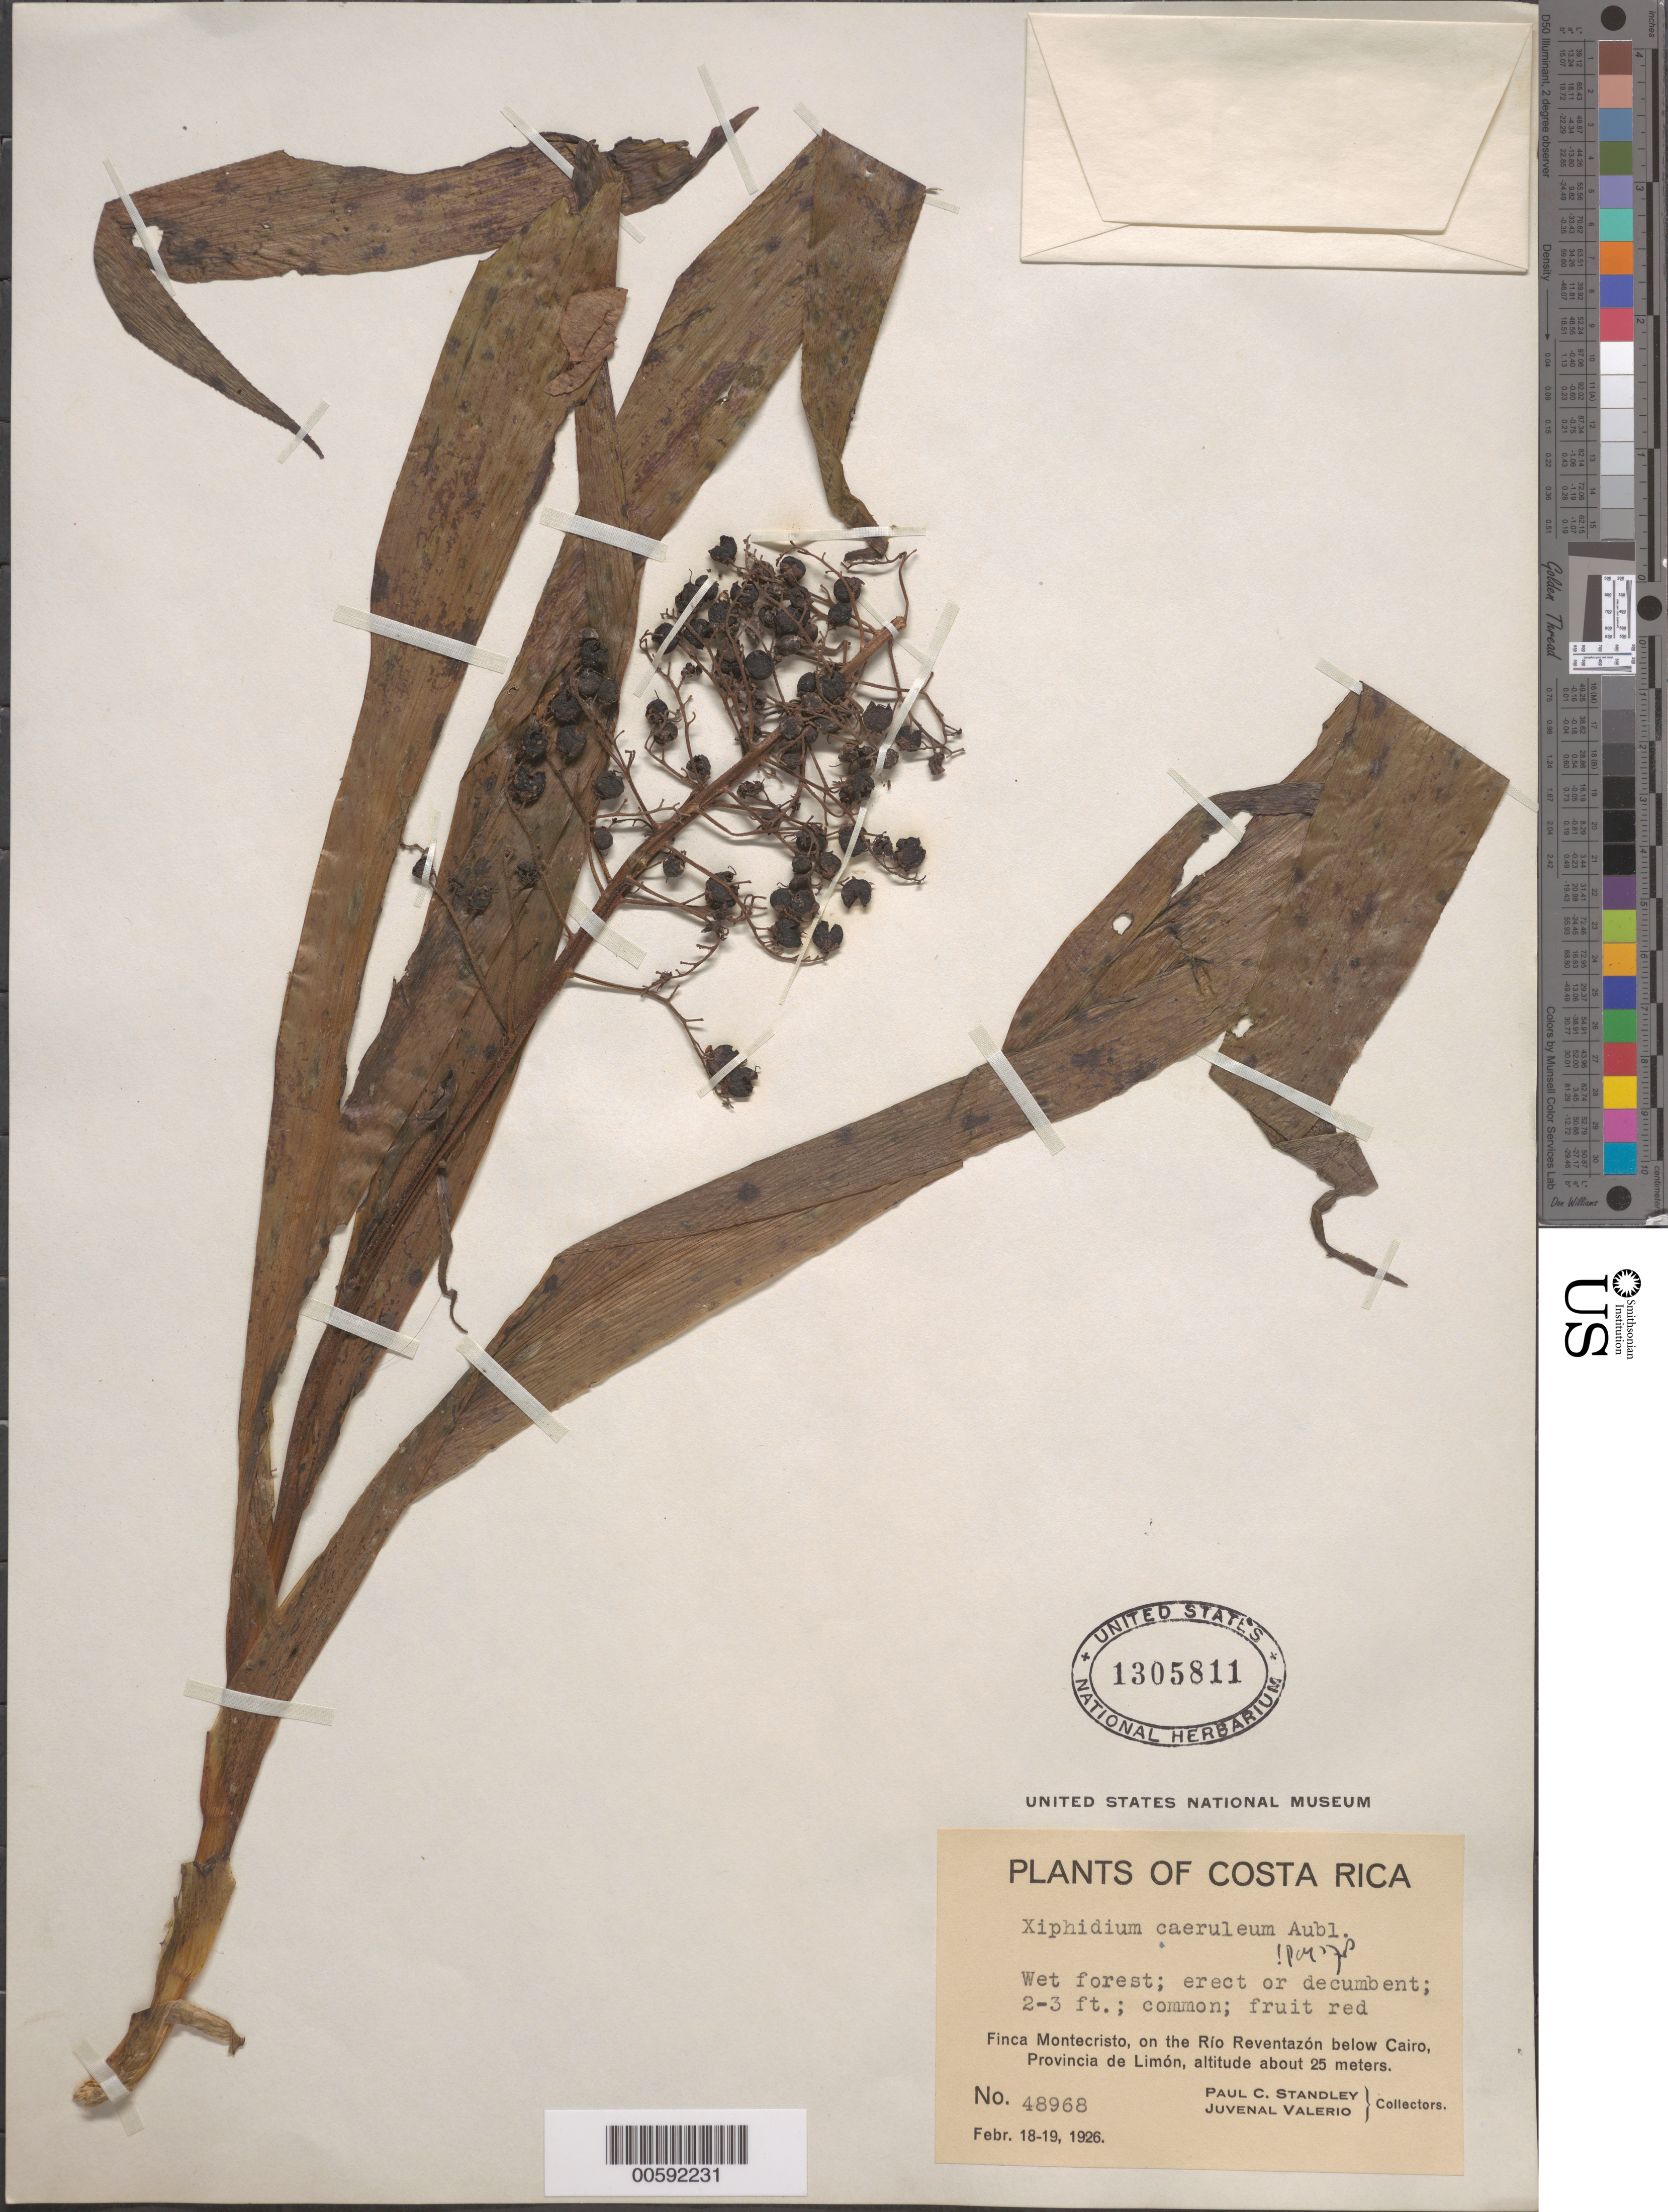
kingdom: Plantae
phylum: Tracheophyta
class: Liliopsida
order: Commelinales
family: Haemodoraceae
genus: Xiphidium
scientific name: Xiphidium caeruleum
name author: Aubl.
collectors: P. C. Standley & J. Valerio R.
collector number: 48968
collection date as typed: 18 Feb 1926 to 19 Feb 1926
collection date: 1926-02-18/1926-02-19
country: Costa Rica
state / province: Limón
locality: Montecristo, on the Rio Reventazon below Cairo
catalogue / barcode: US 1305811